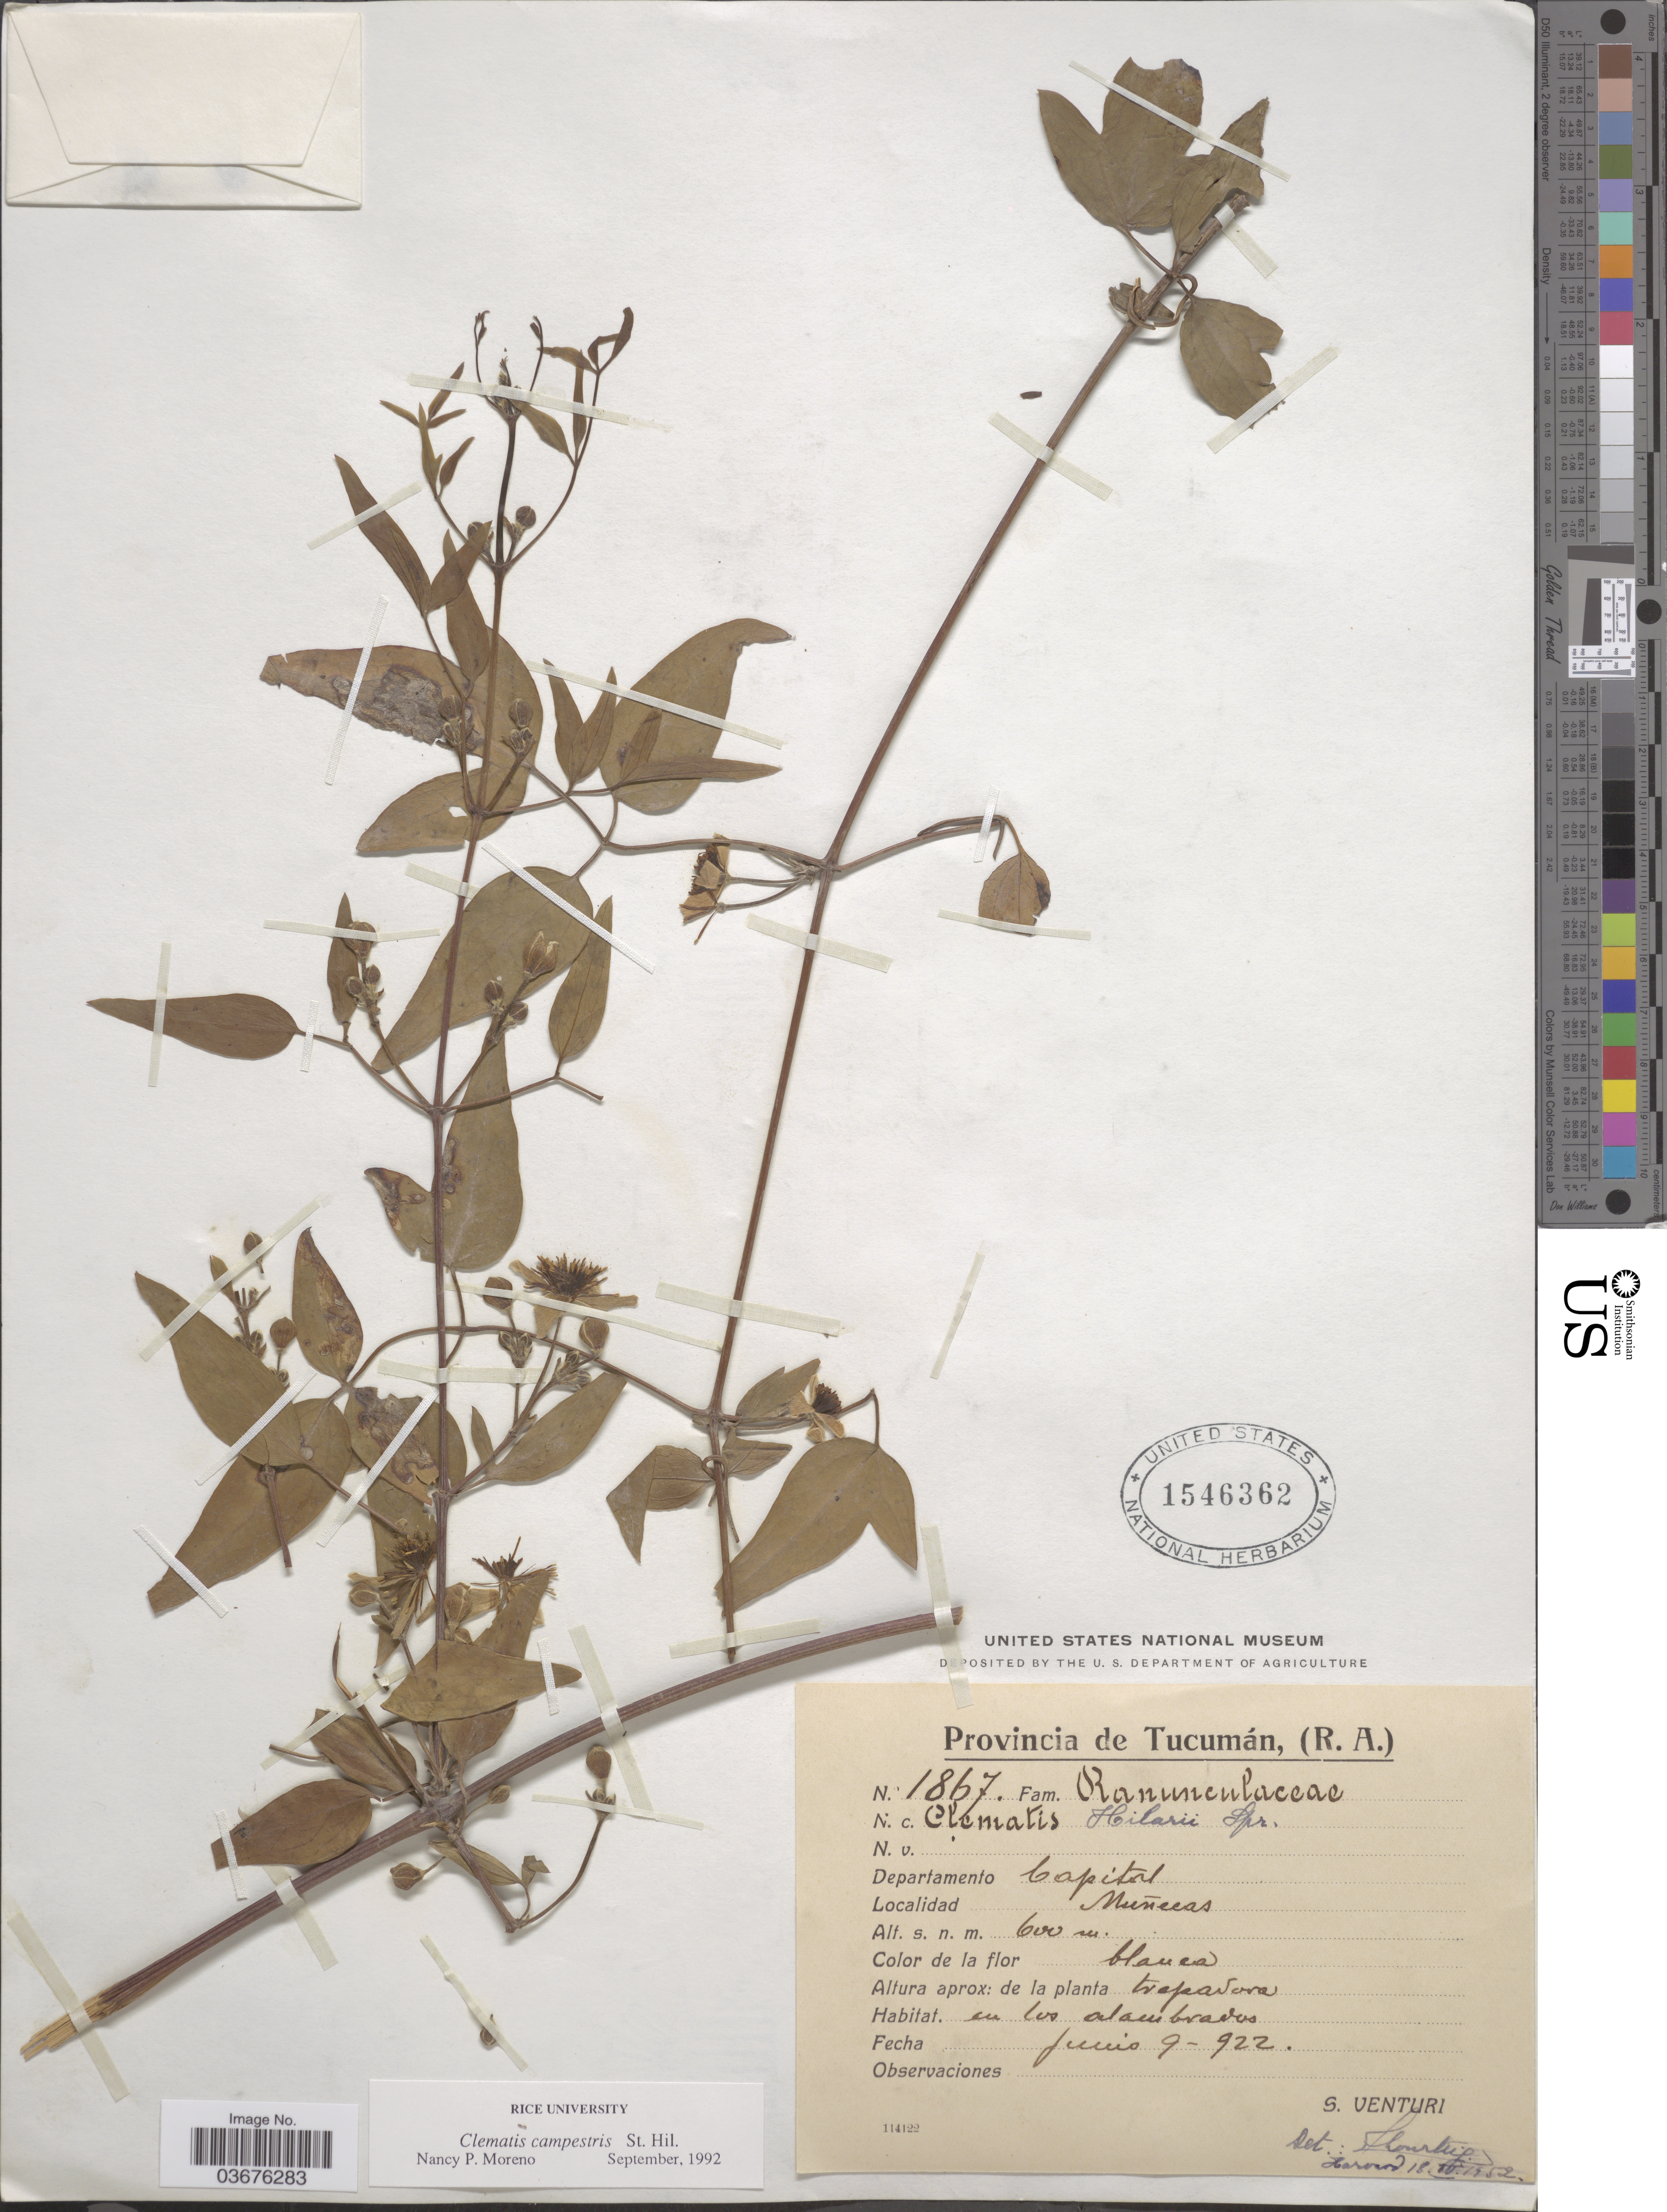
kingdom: Plantae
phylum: Tracheophyta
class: Magnoliopsida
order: Ranunculales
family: Ranunculaceae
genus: Clematis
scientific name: Clematis campestris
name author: A. St.-Hil.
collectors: S. Venturi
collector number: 1867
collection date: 1922-06-09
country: Argentina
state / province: Tucuman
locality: Departamento Capital. Muñecas.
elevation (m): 600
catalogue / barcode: US 1546362